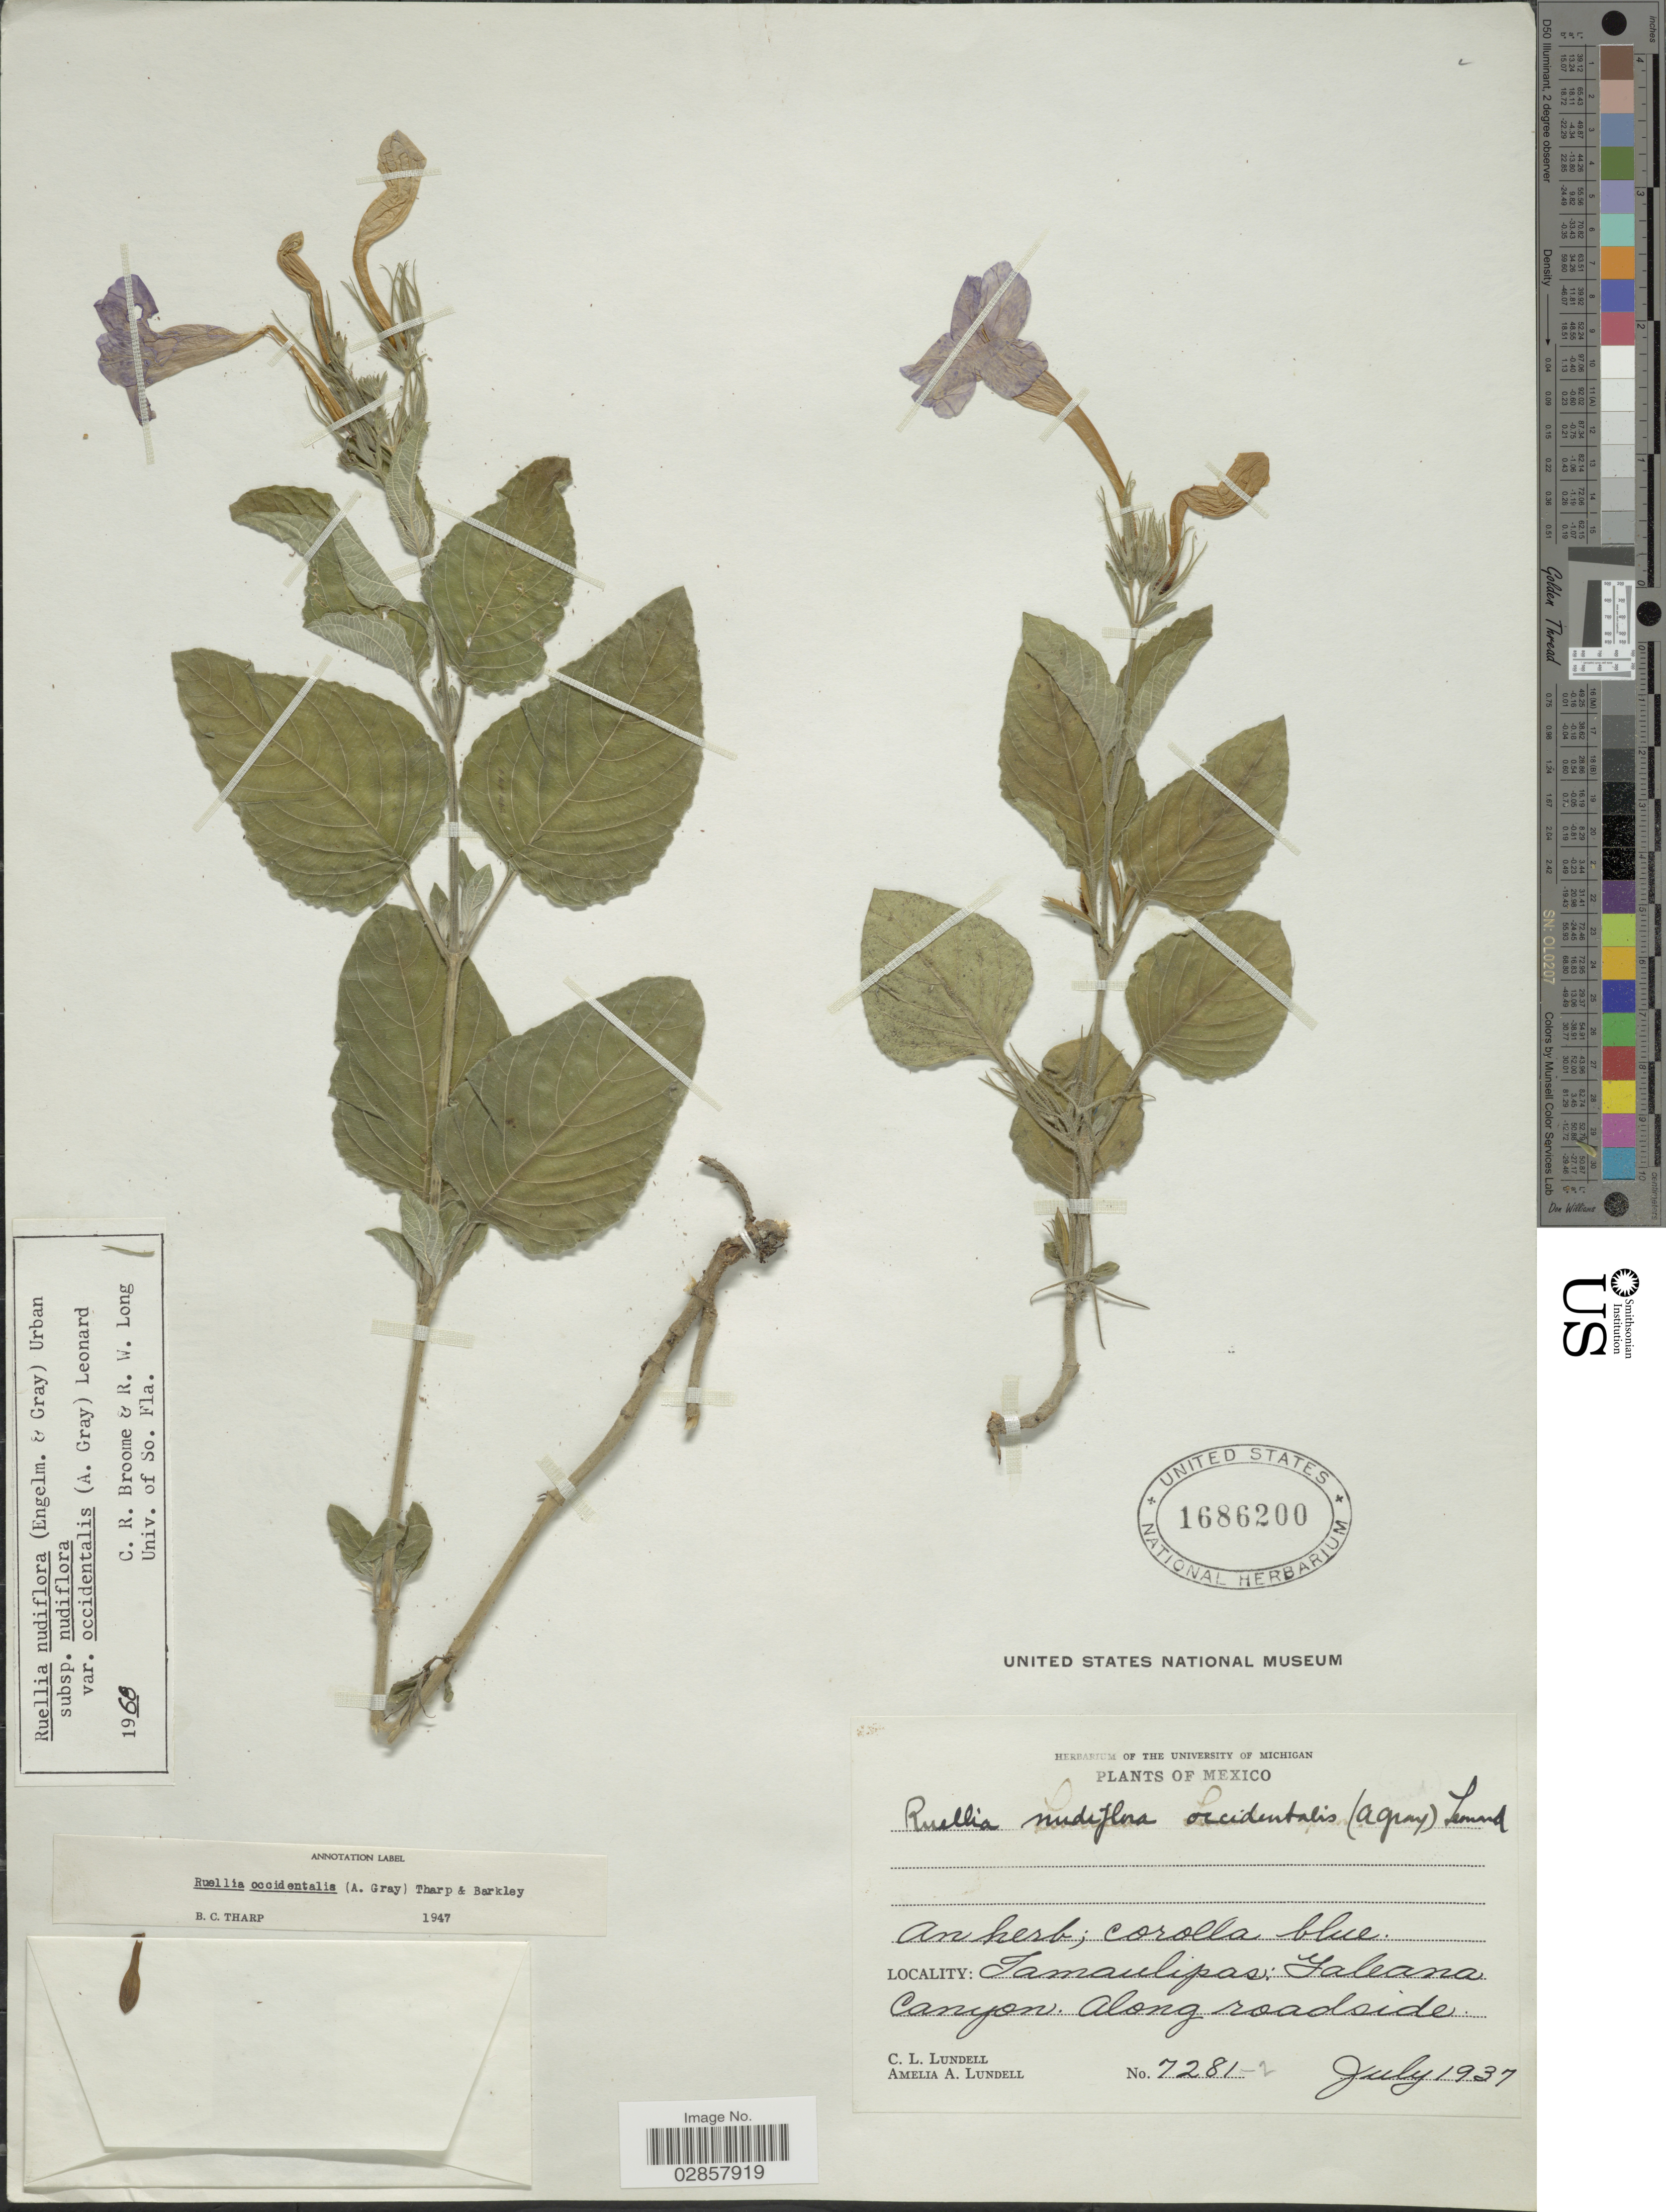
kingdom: Plantae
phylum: Tracheophyta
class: Magnoliopsida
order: Lamiales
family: Acanthaceae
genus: Ruellia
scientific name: Ruellia occidentalis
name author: (A. Gray) Tharp & F.A. Barkley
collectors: C. L. Lundell & A. A. Lundell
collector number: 7281-2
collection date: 1937-07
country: Mexico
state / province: Tamaulipas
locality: Galeana Canyon. Along roadside.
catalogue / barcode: US 1686200